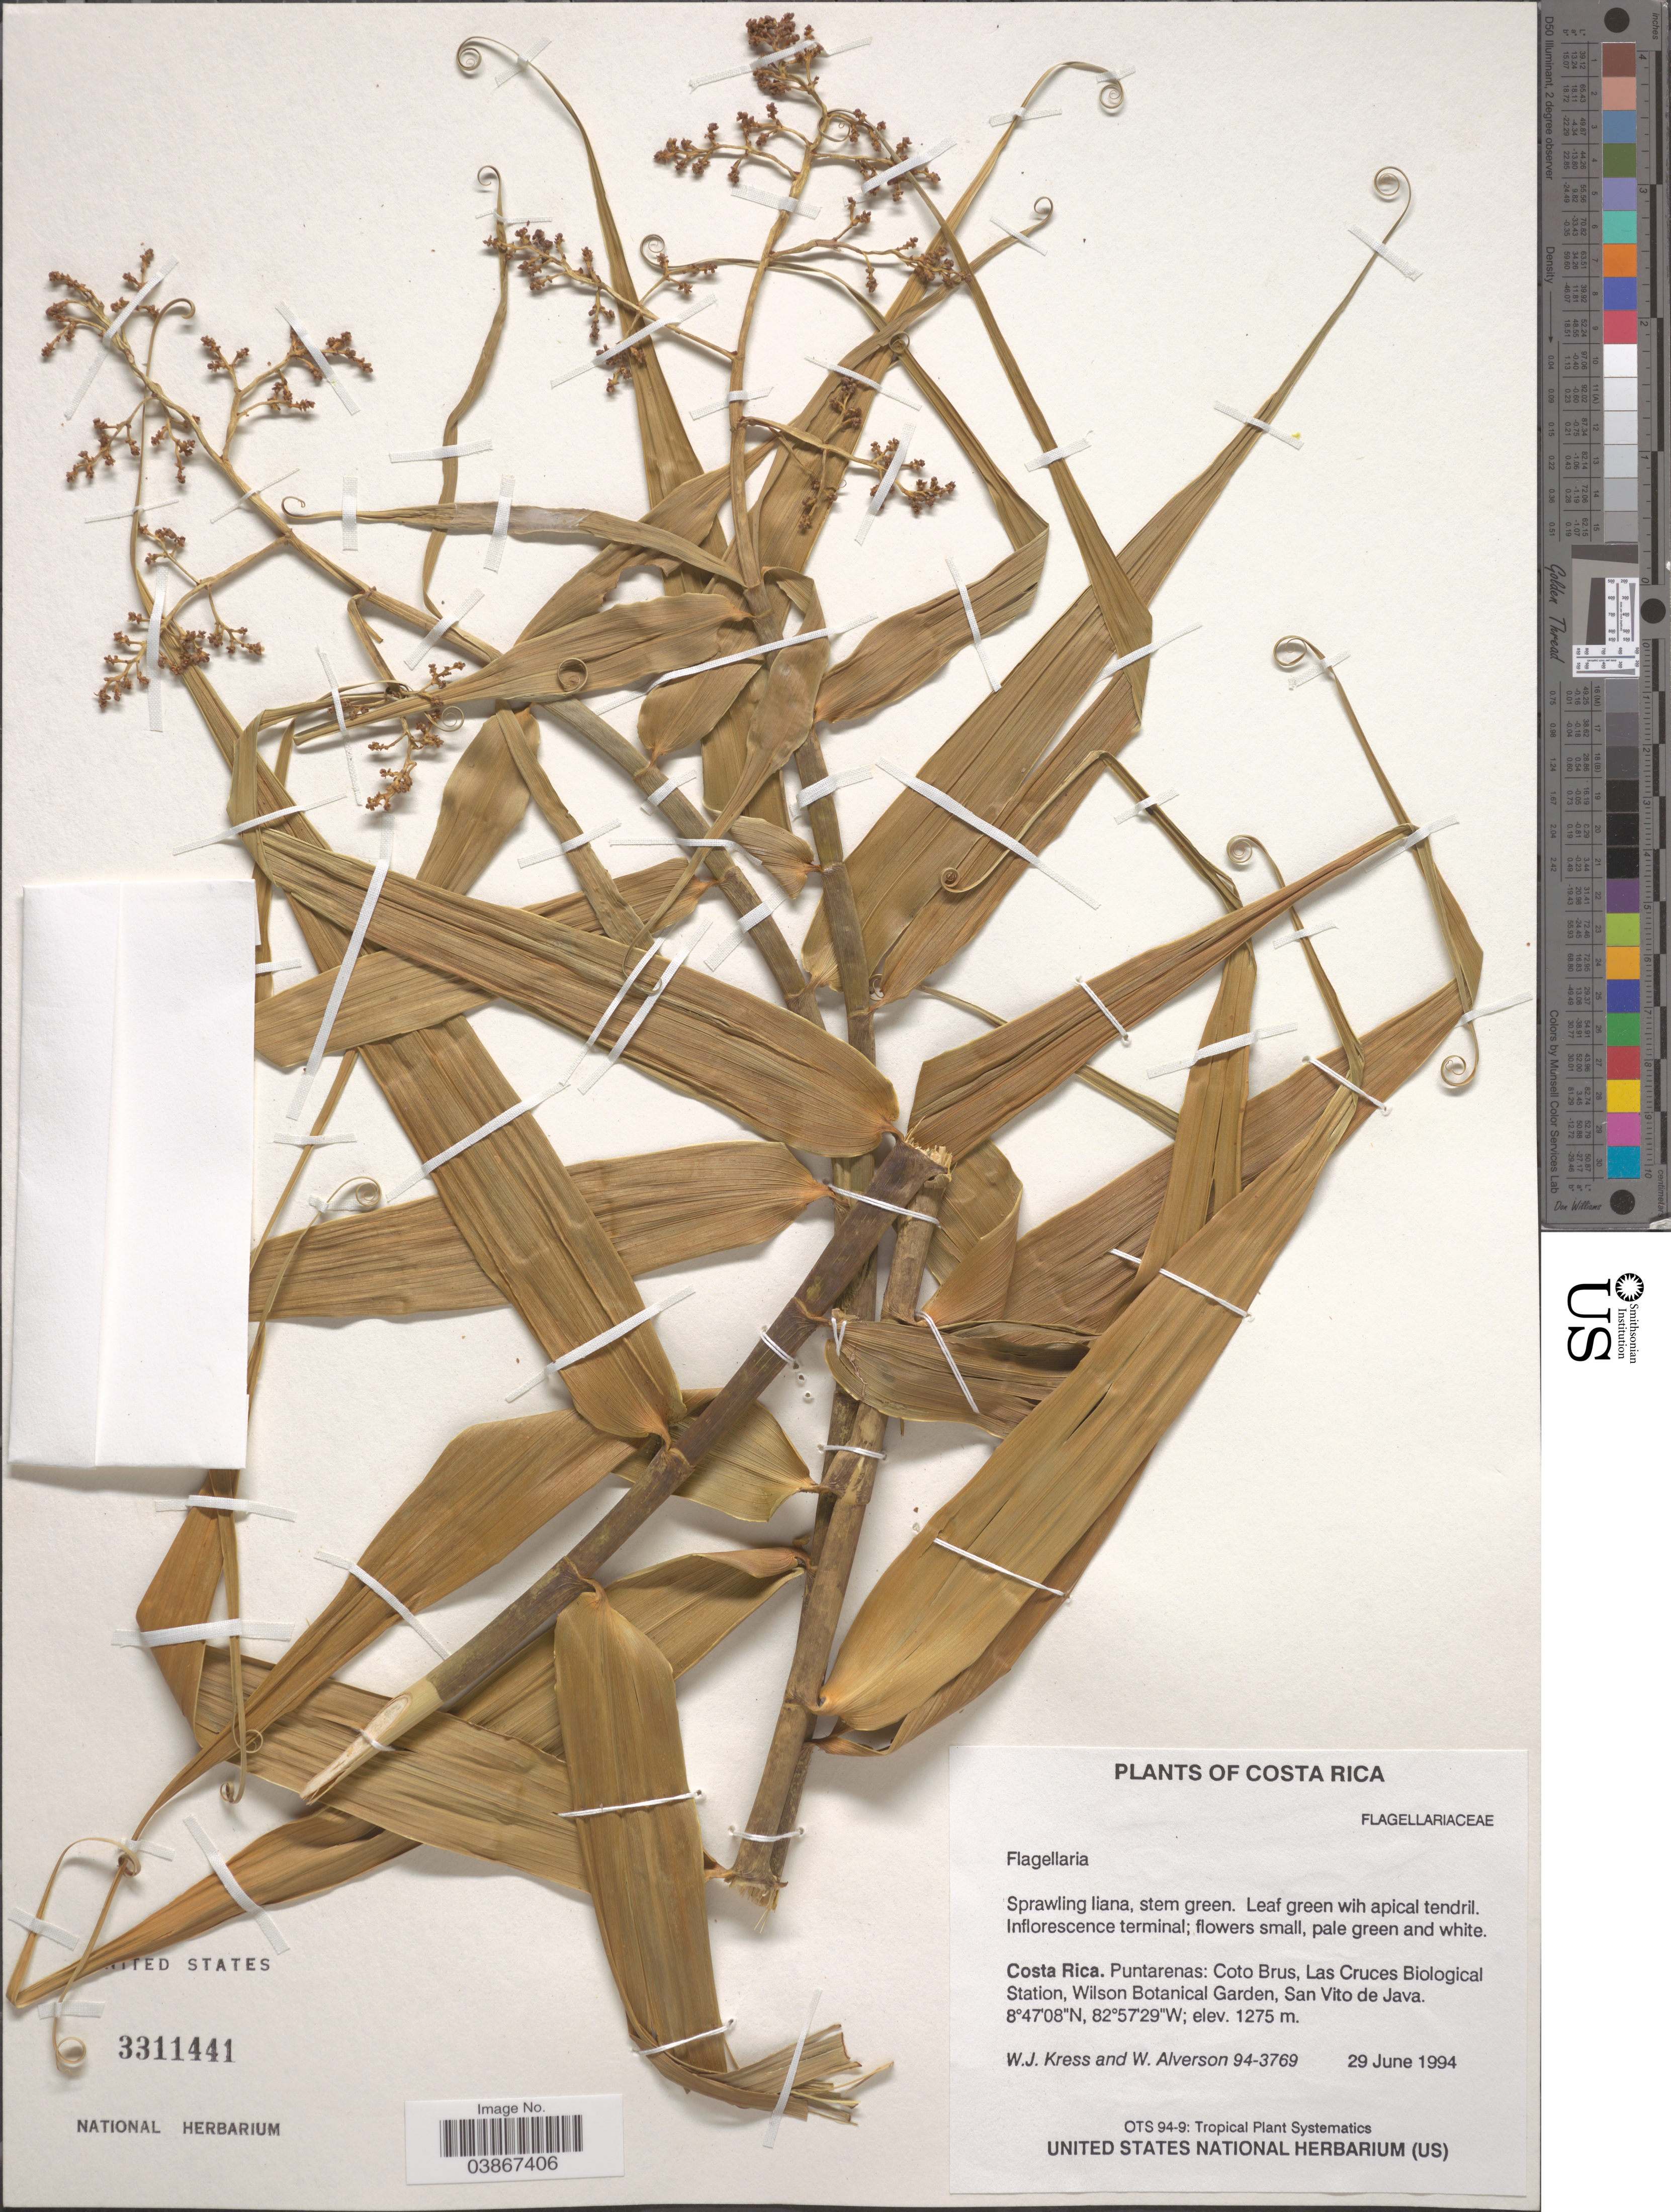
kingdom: Plantae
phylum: Tracheophyta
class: Liliopsida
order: Poales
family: Flagellariaceae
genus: Flagellaria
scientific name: Flagellaria sp.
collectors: W. J. Kress & W. S. Alverson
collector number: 94-3769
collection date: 1994-06-29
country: Costa Rica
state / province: Puntarenas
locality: Coto Brus, Las Cruces Biological Station, Wilson Botanical Garden, San Vito de Java.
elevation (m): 1275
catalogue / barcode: US 3311441